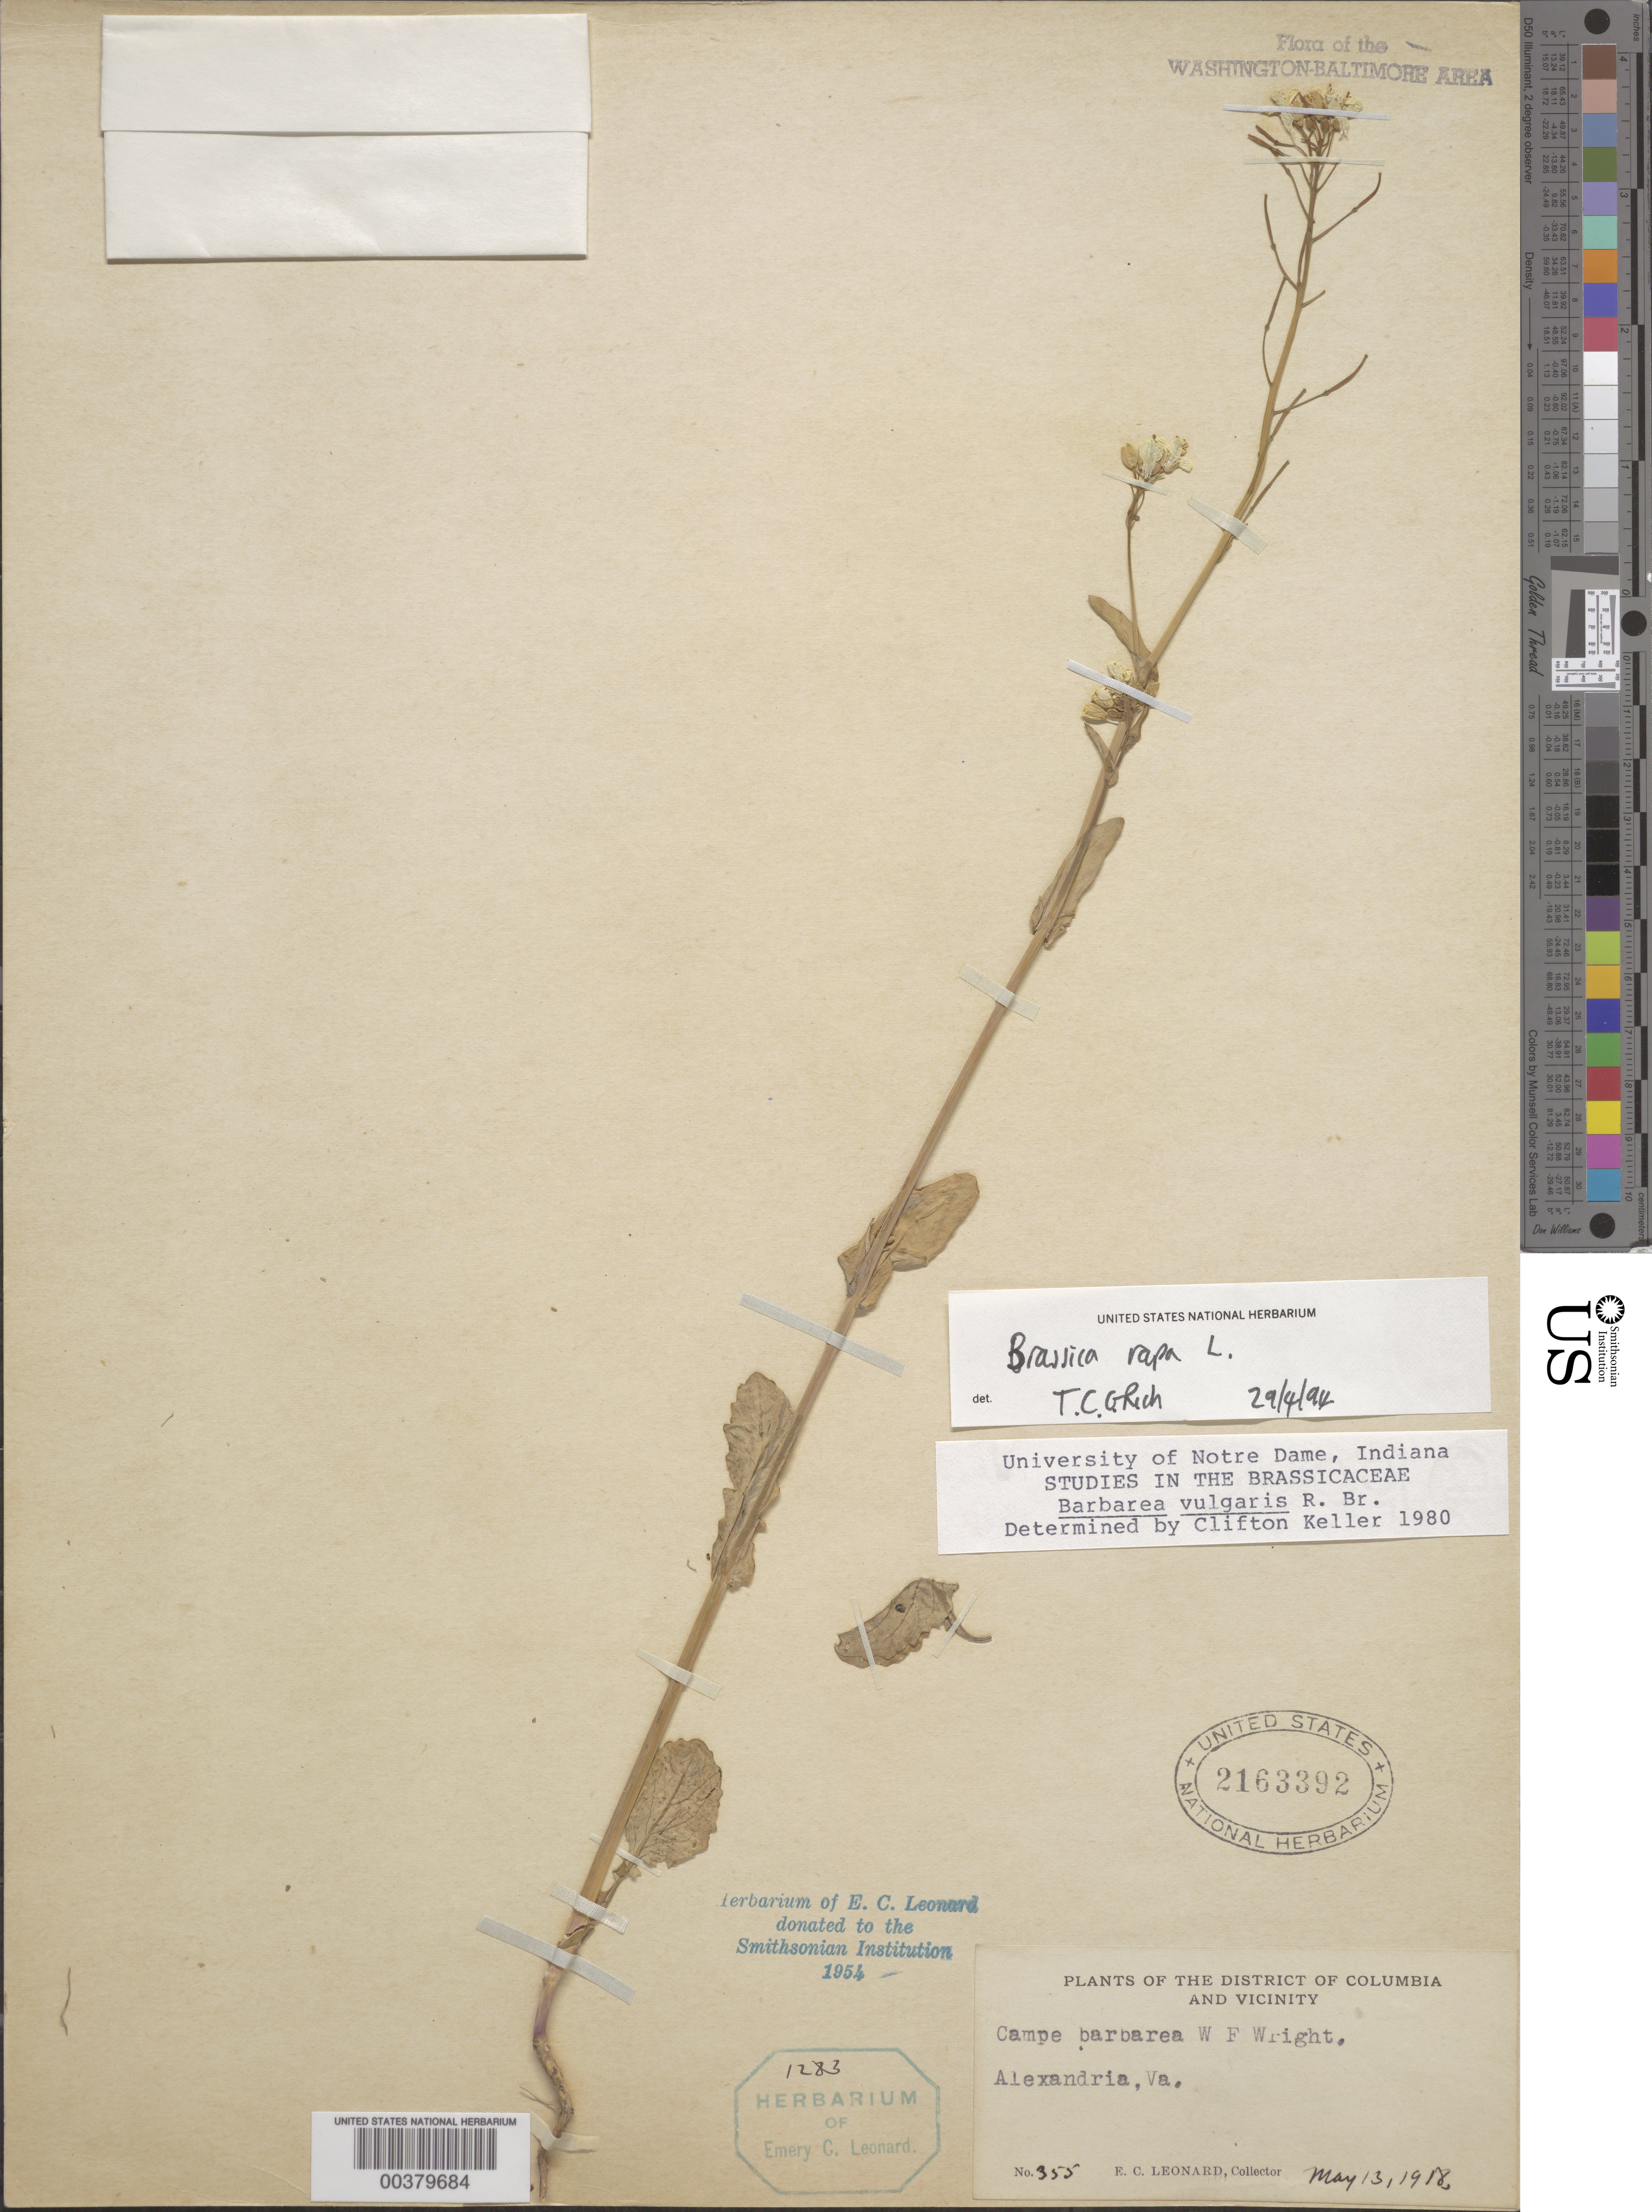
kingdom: Plantae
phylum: Tracheophyta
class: Magnoliopsida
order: Brassicales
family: Brassicaceae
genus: Brassica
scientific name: Brassica rapa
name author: L.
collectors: E. C. Leonard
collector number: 355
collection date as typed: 13 May 1918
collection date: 1918-05-13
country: United States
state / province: Virginia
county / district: City of Alexandria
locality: Alexandria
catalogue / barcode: US 2163392